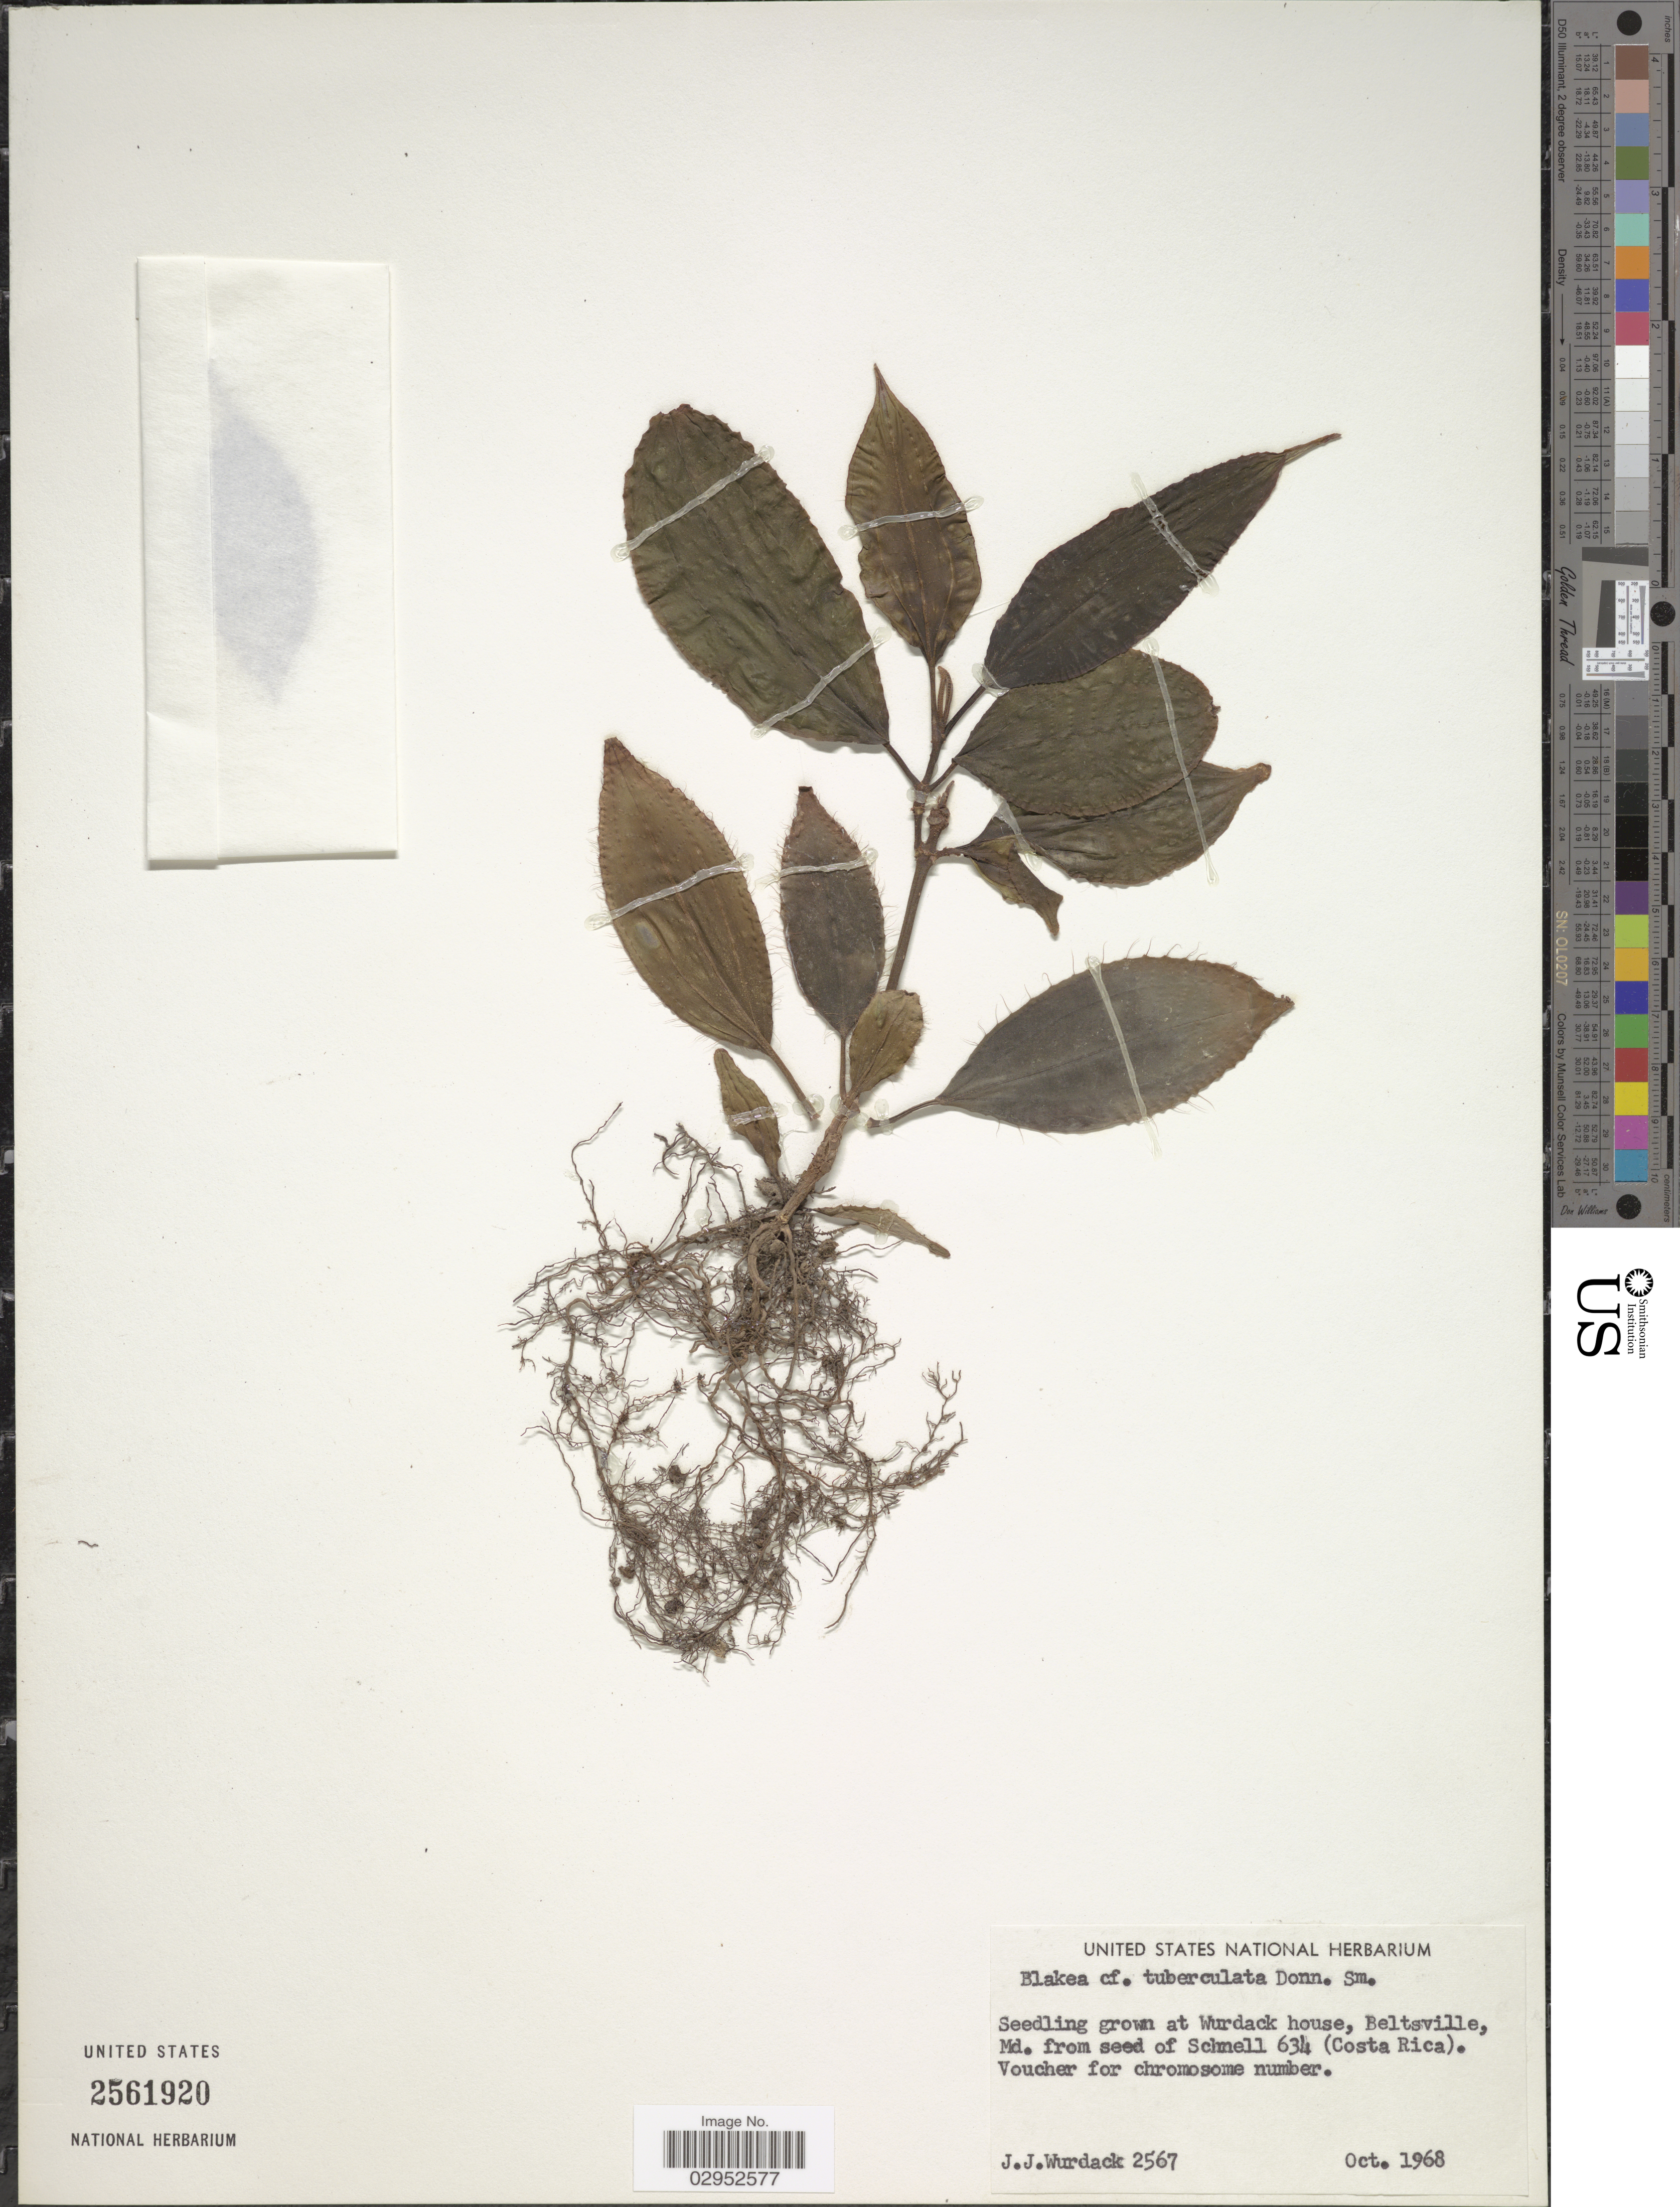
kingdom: Plantae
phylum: Tracheophyta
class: Magnoliopsida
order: Myrtales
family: Melastomataceae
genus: Blakea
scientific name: Blakea tuberculata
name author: Donn. Sm.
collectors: J. J. Wurdack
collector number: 2567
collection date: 1968-10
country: United States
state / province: Maryland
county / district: Prince George's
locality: Wurdack house, Beltsville.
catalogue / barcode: US 2561920